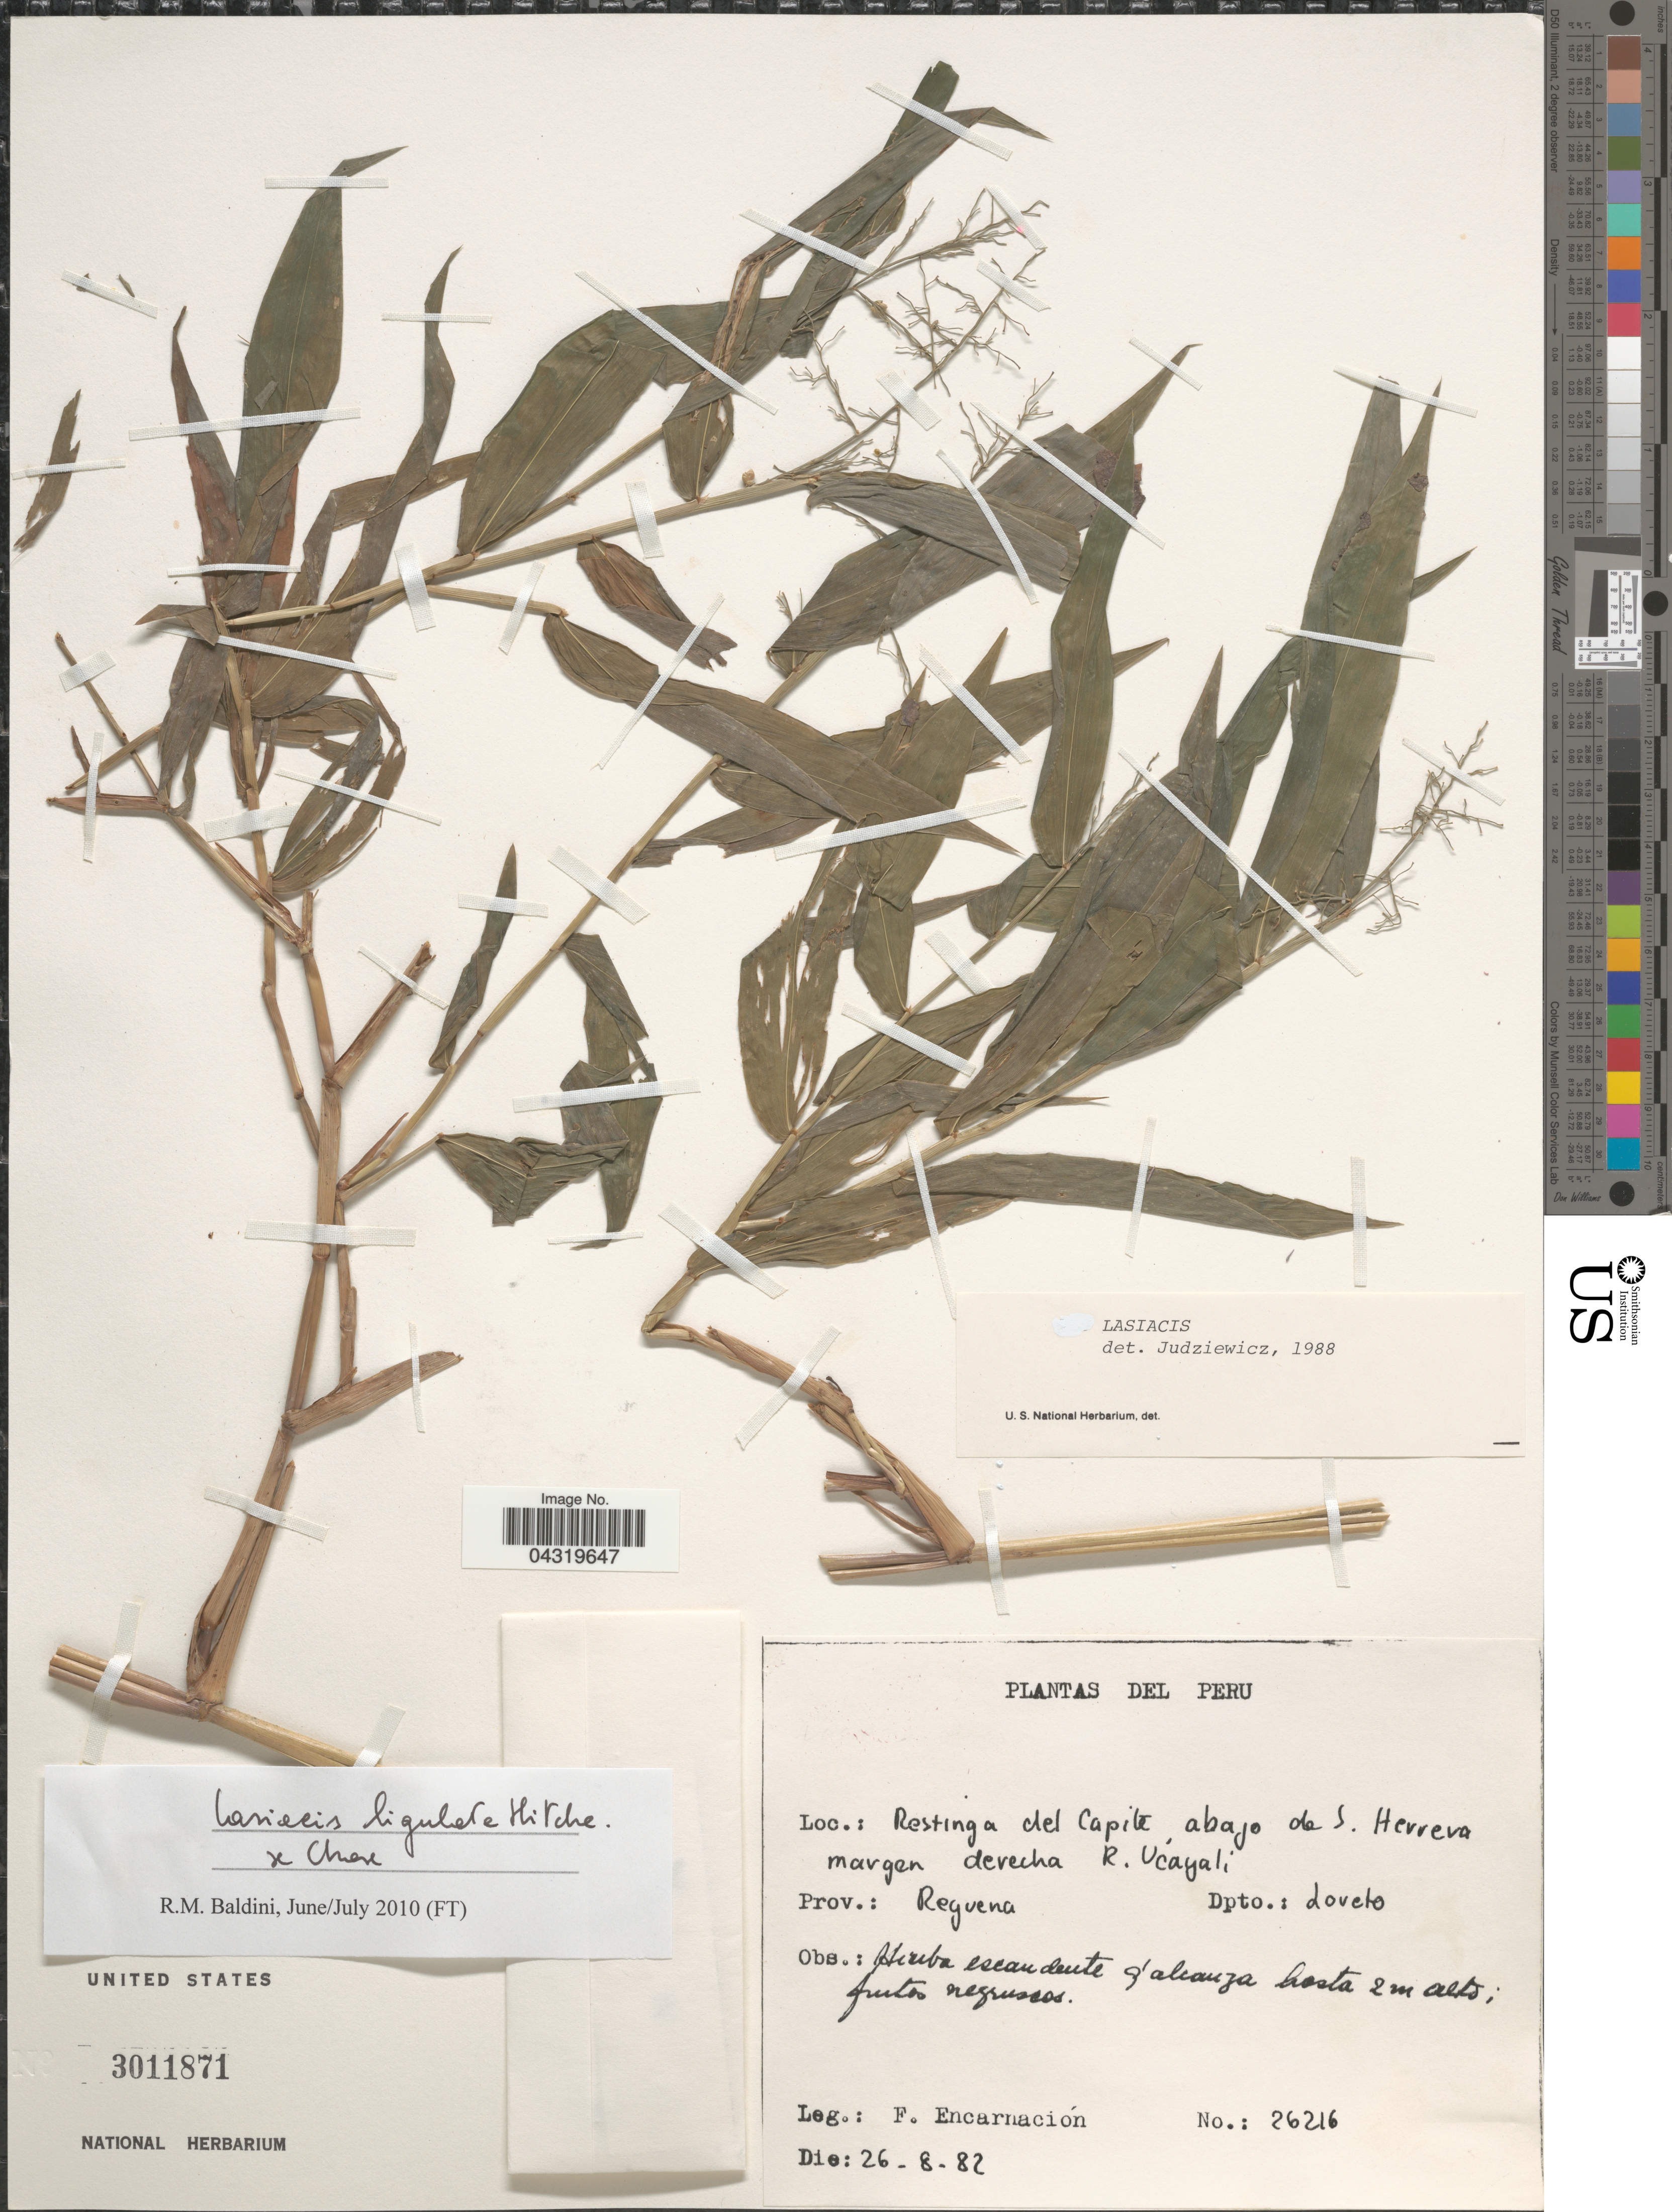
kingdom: Plantae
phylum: Tracheophyta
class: Liliopsida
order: Poales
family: Poaceae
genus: Lasiacis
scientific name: Lasiacis ligulata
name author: Hitchc. & Chase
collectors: F. Encarnación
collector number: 26216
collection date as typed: Transcribed d/m/y: 26/8/82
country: Peru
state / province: Loreto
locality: Restinga del Capite, abajo de S. Herrera margen derecha R. Ucayali. Prov.: Reguena. Dpto.: Loreto.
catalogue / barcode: US 3011871